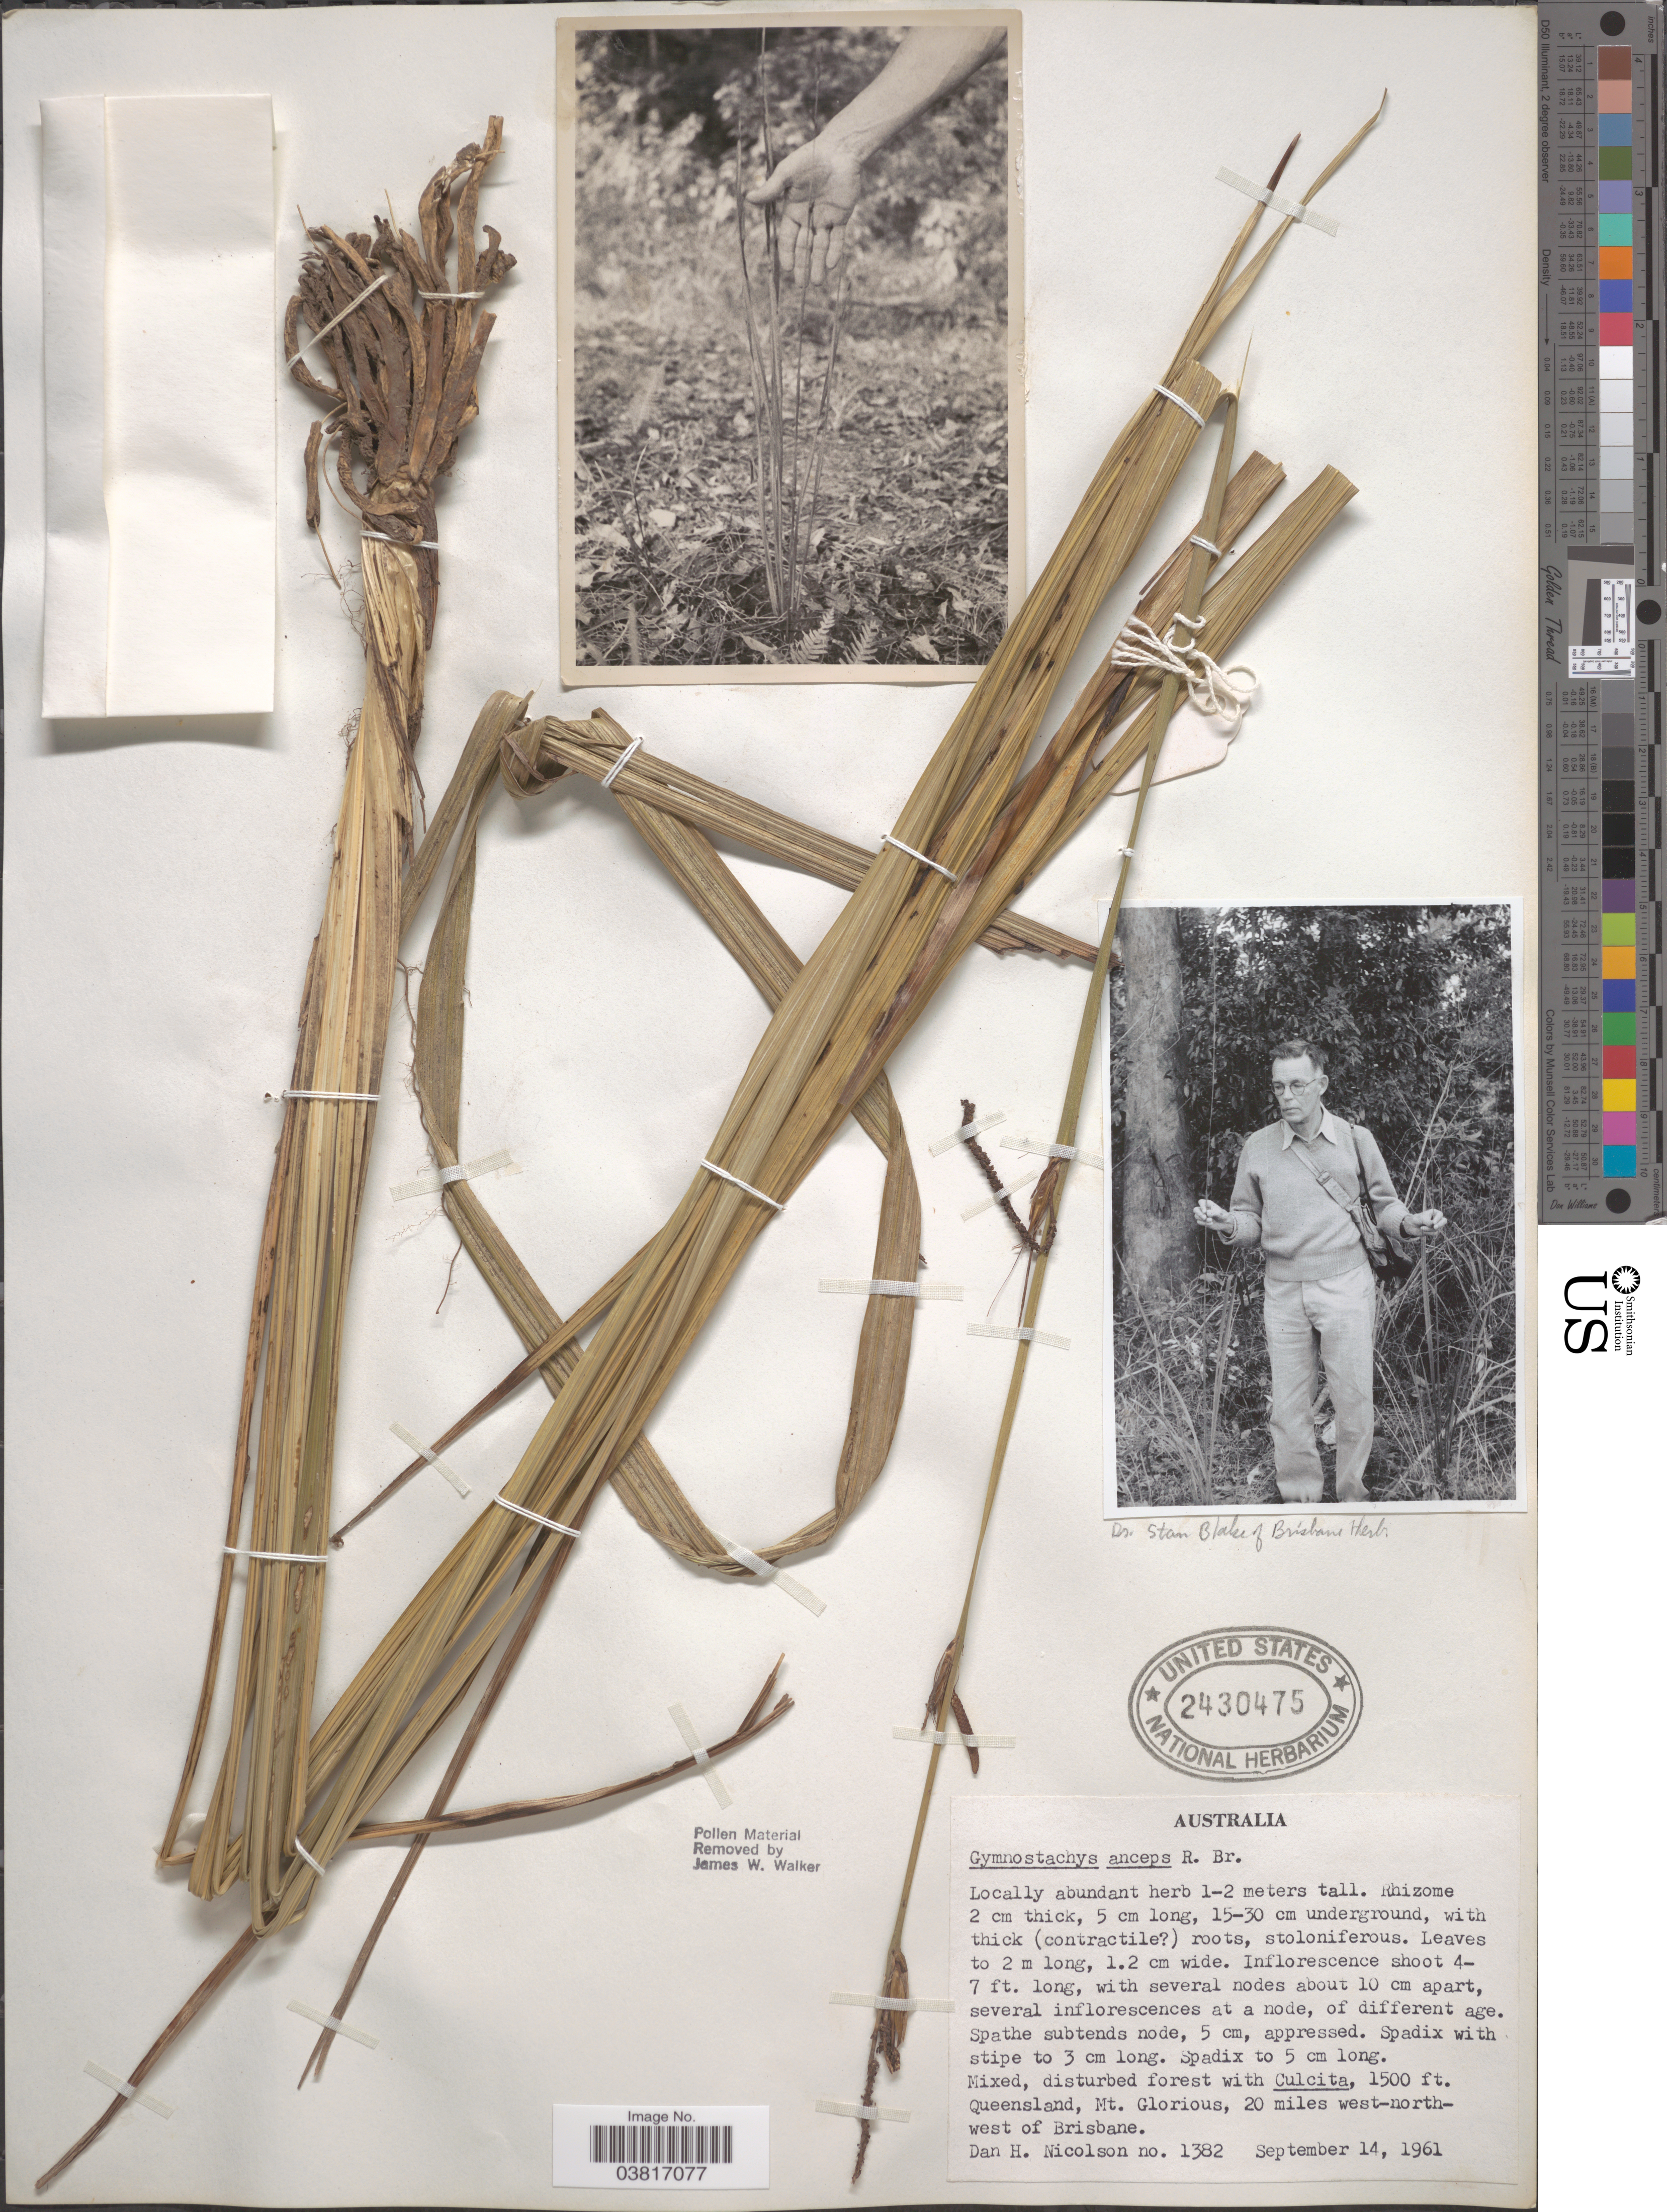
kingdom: Plantae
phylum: Tracheophyta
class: Liliopsida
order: Alismatales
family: Araceae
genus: Gymnostachys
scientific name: Gymnostachys anceps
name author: R. Br.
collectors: D. H. Nicolson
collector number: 1382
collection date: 1961-09-14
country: Australia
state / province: Queensland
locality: Mt. Glorious, 20 miles west-north-west of Brisbane.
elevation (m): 457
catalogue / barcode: US 2430475